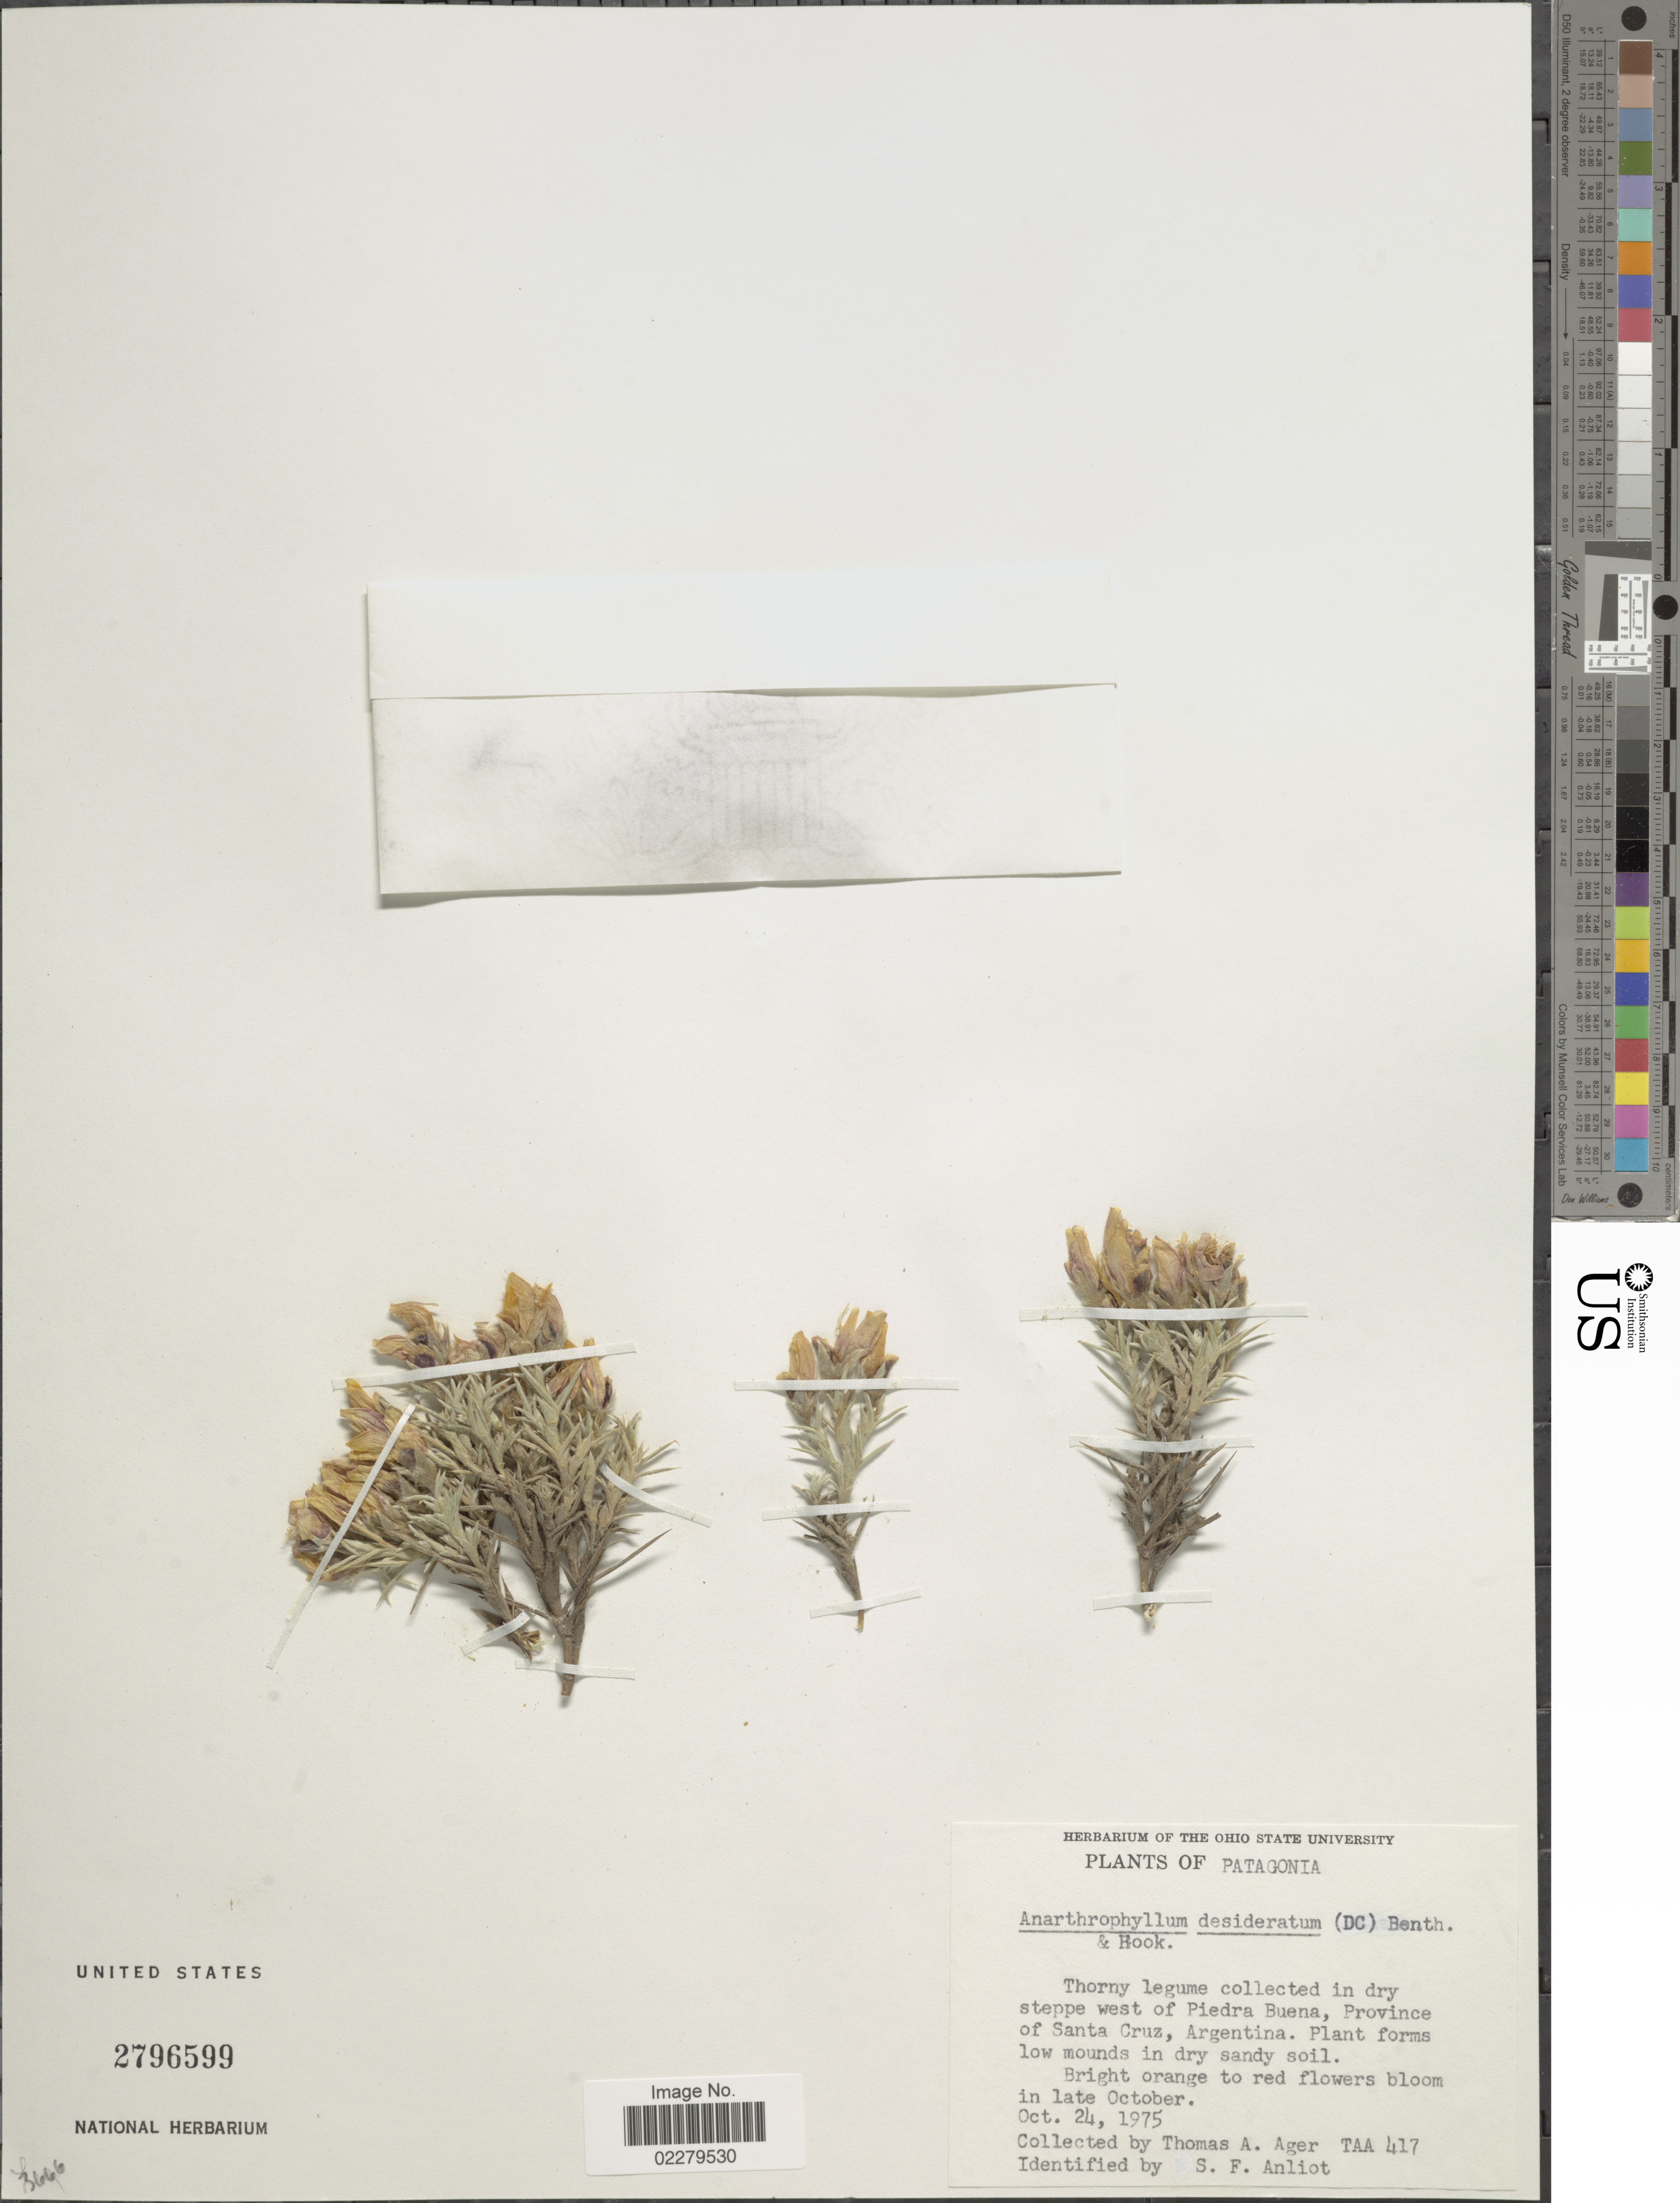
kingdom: Plantae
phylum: Tracheophyta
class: Magnoliopsida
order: Fabales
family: Fabaceae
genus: Anarthrophyllum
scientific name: Anarthrophyllum desideratum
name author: (DC.) Benth.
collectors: T. A. Ager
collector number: TAA 417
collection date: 1975-10-24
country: Argentina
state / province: Santa Cruz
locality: Patagonia. Dry steppe west of Piedra Buena, Province of Santa Cruz, Argentina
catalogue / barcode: US 2796599